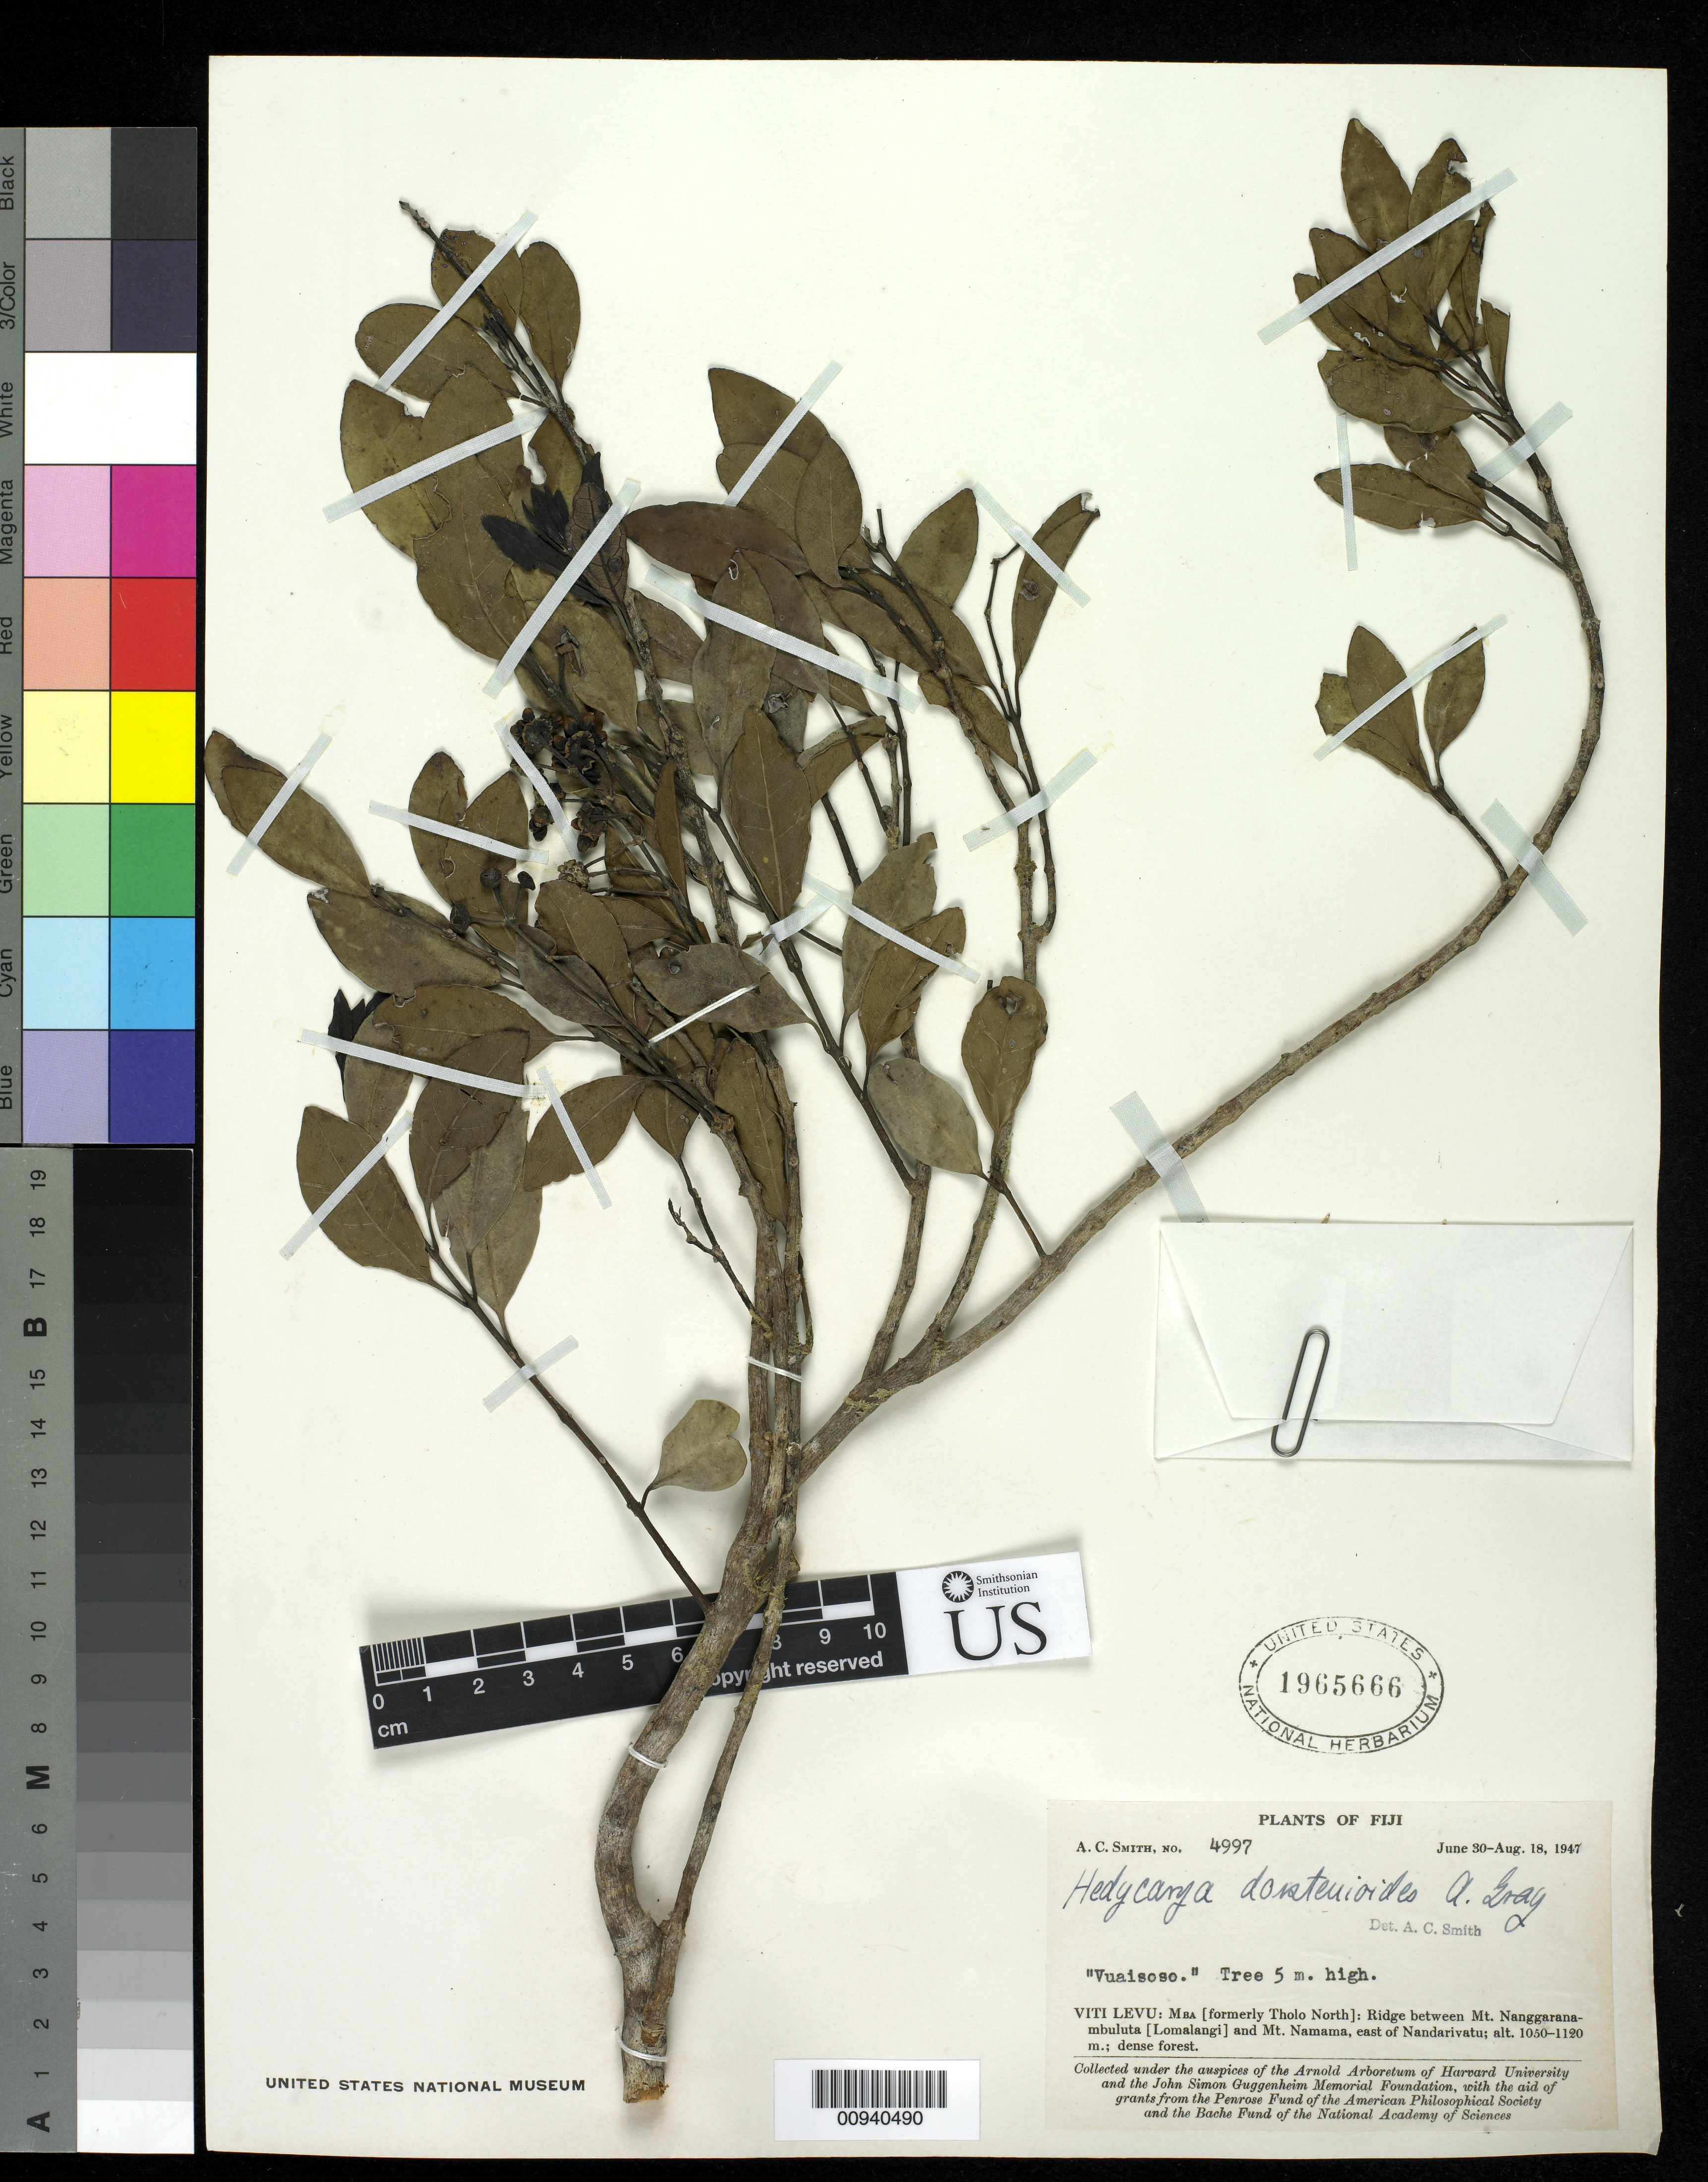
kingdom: Plantae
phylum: Tracheophyta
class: Magnoliopsida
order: Laurales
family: Monimiaceae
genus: Hedycarya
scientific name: Hedycarya dorstenioides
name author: A. Gray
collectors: C. A. Smith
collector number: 4997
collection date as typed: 30 Jun 1947 to 18 Aug 1947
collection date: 1947-06-30/1947-08-18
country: Fiji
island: Viti Levu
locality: Mba (formerly Tholo North): Ridge between Mt. Nanggaranambuluta (Lomalangi) and Mt. Namama, east of Nandarivatu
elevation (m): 1050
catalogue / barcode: US 1965666